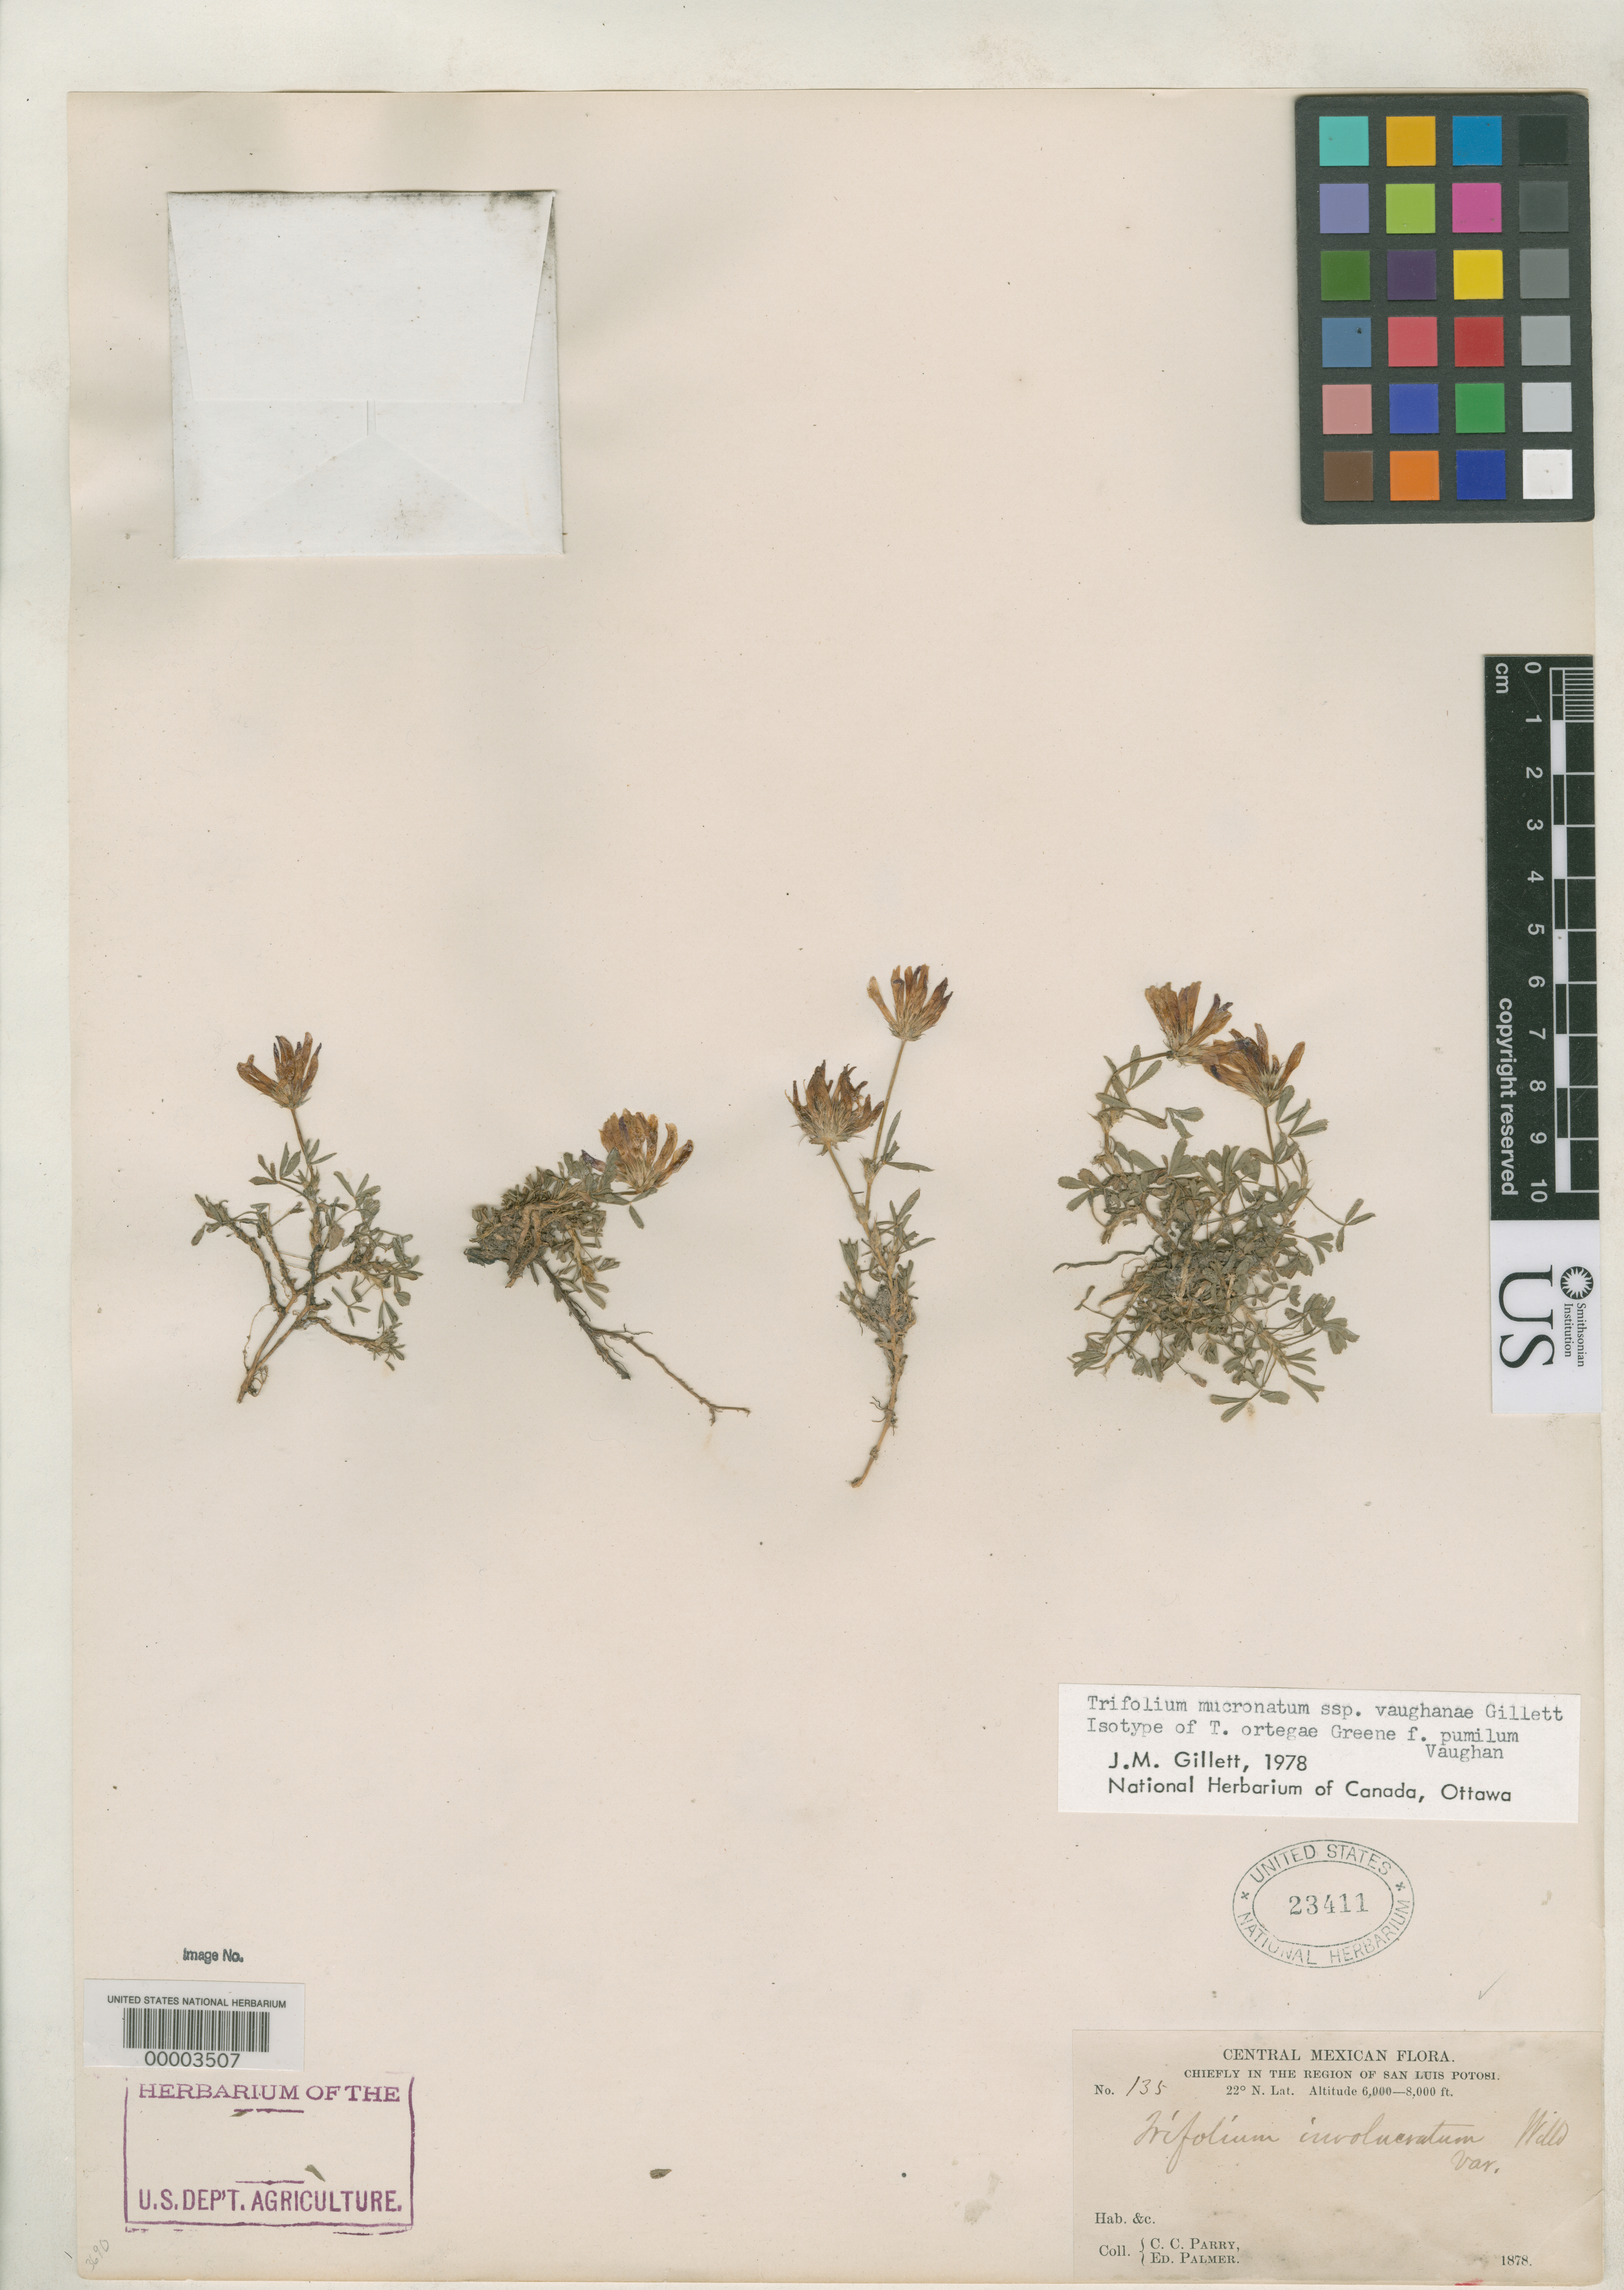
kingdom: Plantae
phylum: Tracheophyta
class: Magnoliopsida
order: Fabales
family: Fabaceae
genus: Trifolium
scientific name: Trifolium ortegae f. pumilum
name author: Vaughan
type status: Isotype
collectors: C. C. Parry & E. Palmer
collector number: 135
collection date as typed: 1878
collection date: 1878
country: Mexico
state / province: San Luis Potosi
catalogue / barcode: US 23411